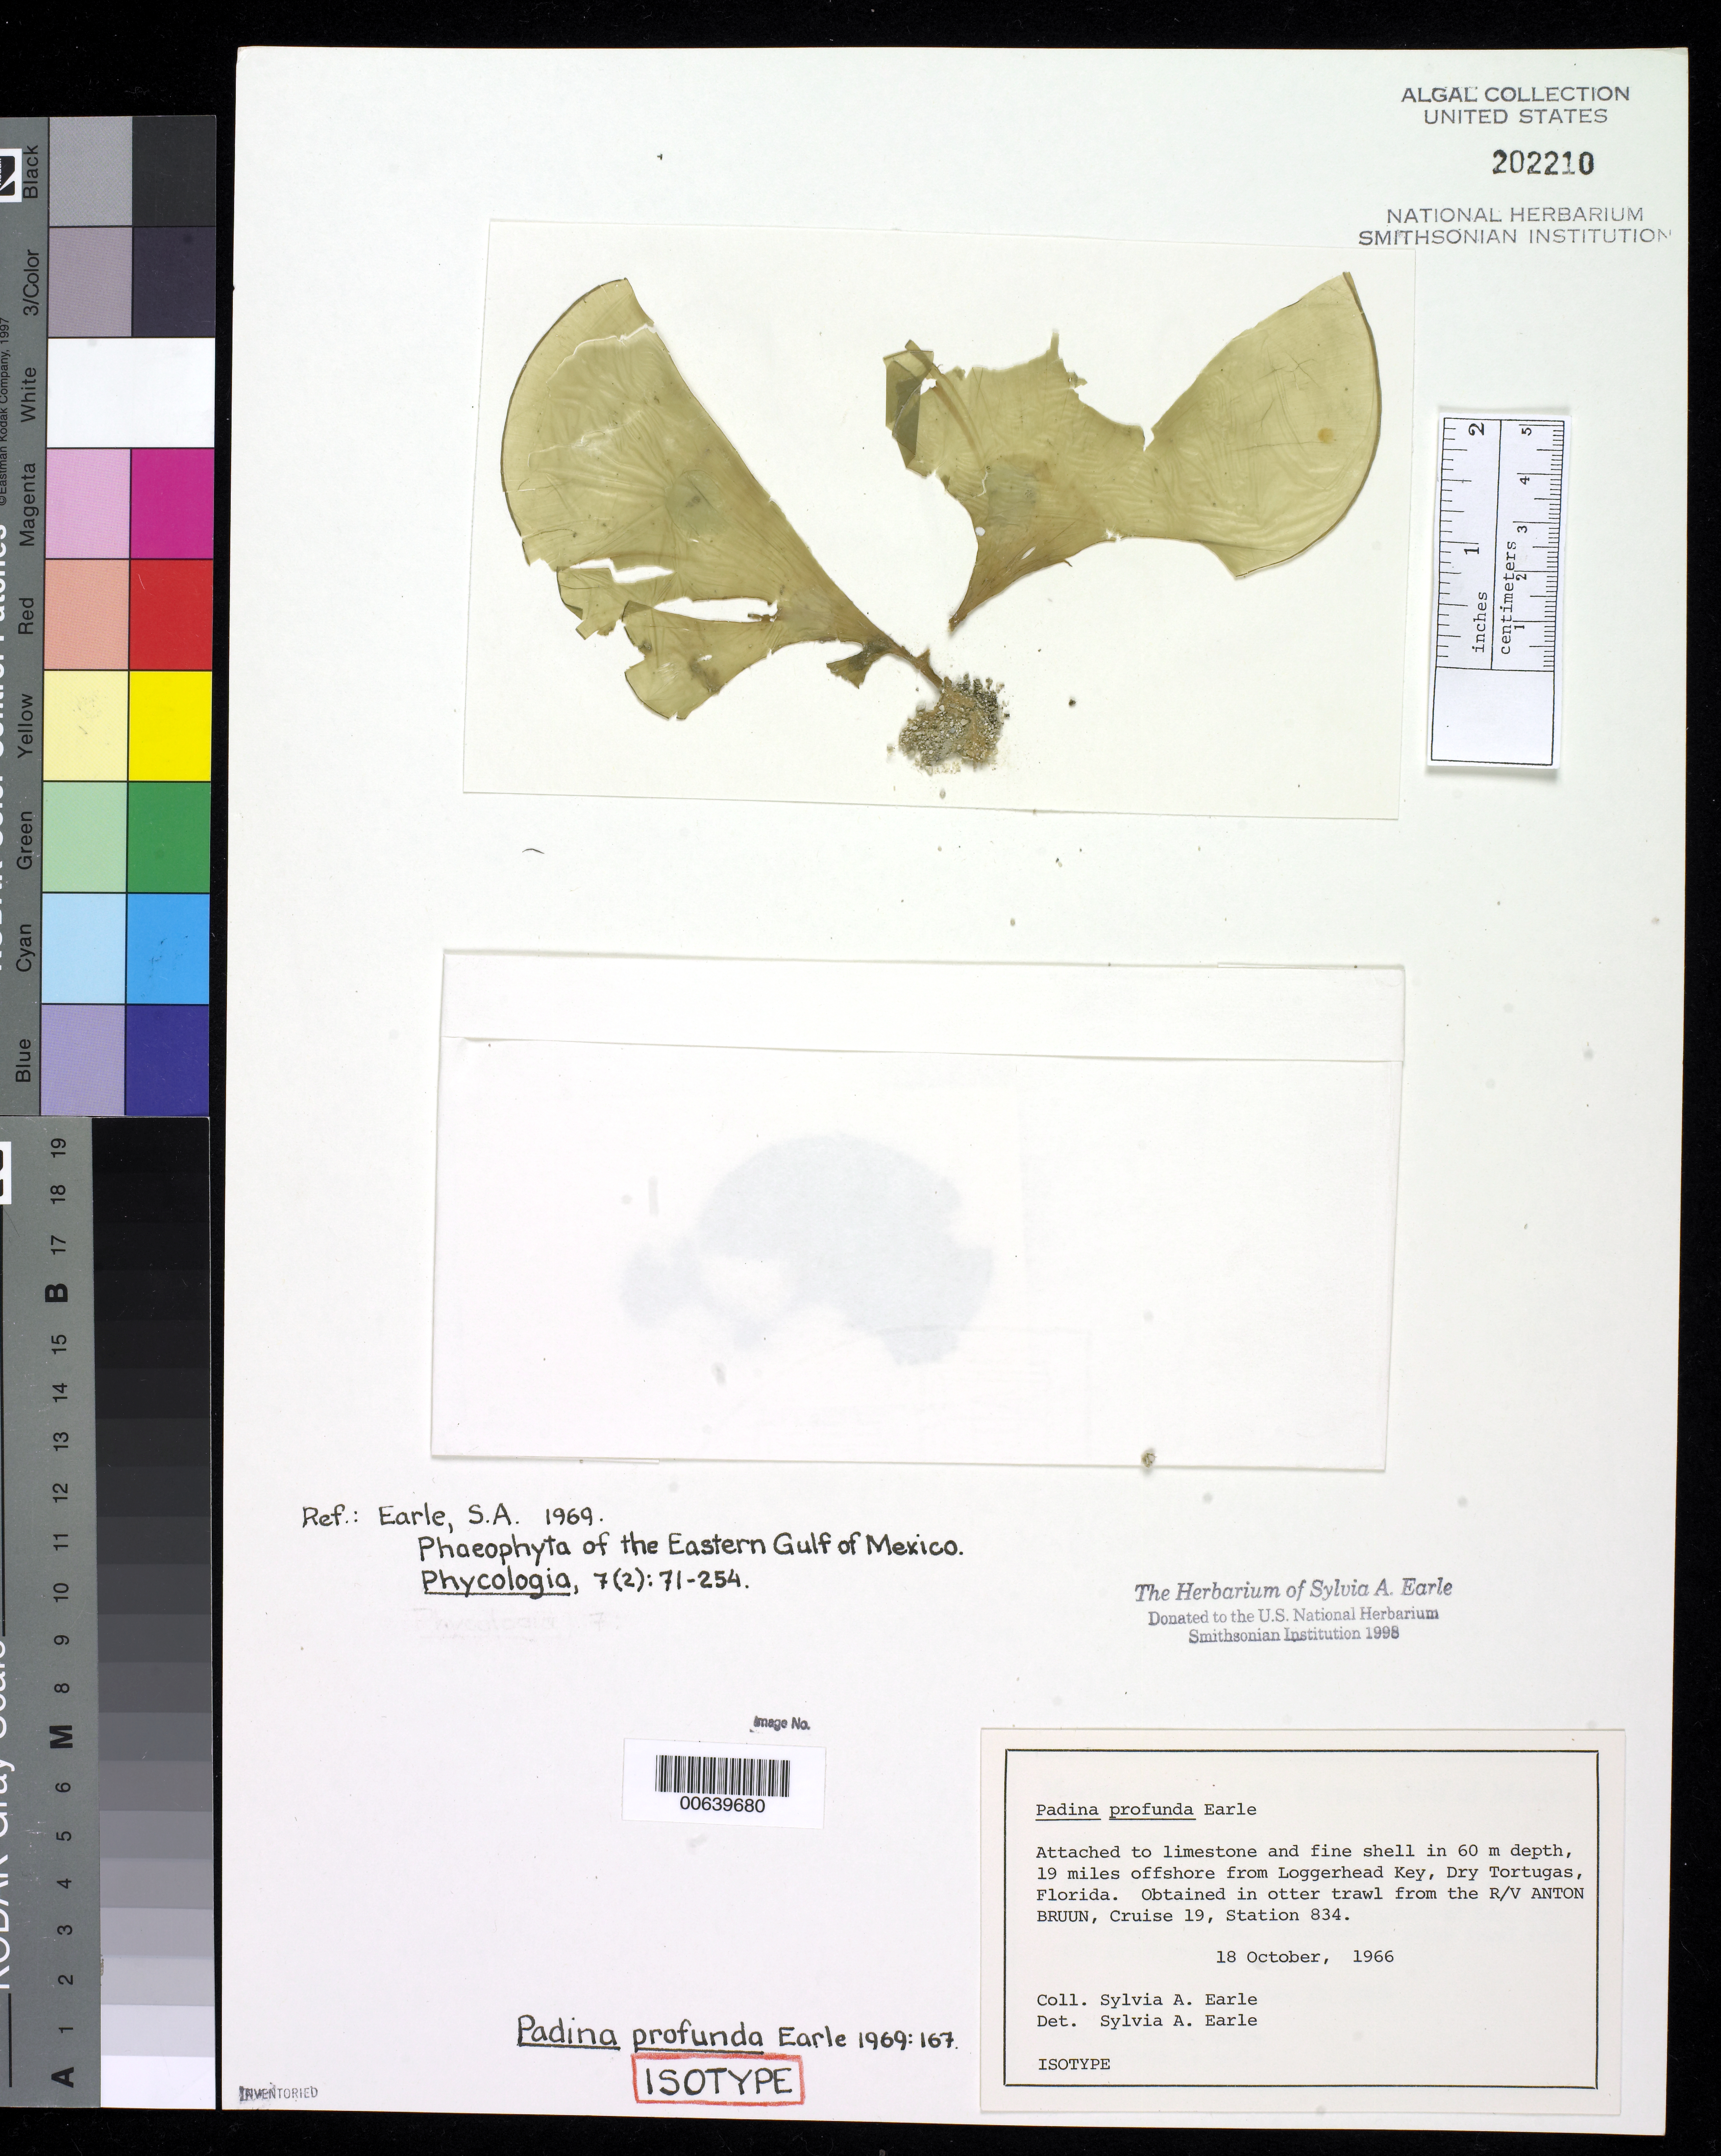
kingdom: Chromista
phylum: Ochrophyta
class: Phaeophyceae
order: Dictyotales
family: Dictyotaceae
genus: Padina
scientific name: Padina profunda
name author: S.A. Earle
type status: Isotype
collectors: S. A. Earle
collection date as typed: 18 Oct 1966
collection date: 1966-10-18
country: United States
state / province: Florida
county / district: Monroe County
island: Dry Tortugas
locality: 19 miles off Loggerhead Key.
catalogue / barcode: US 202210